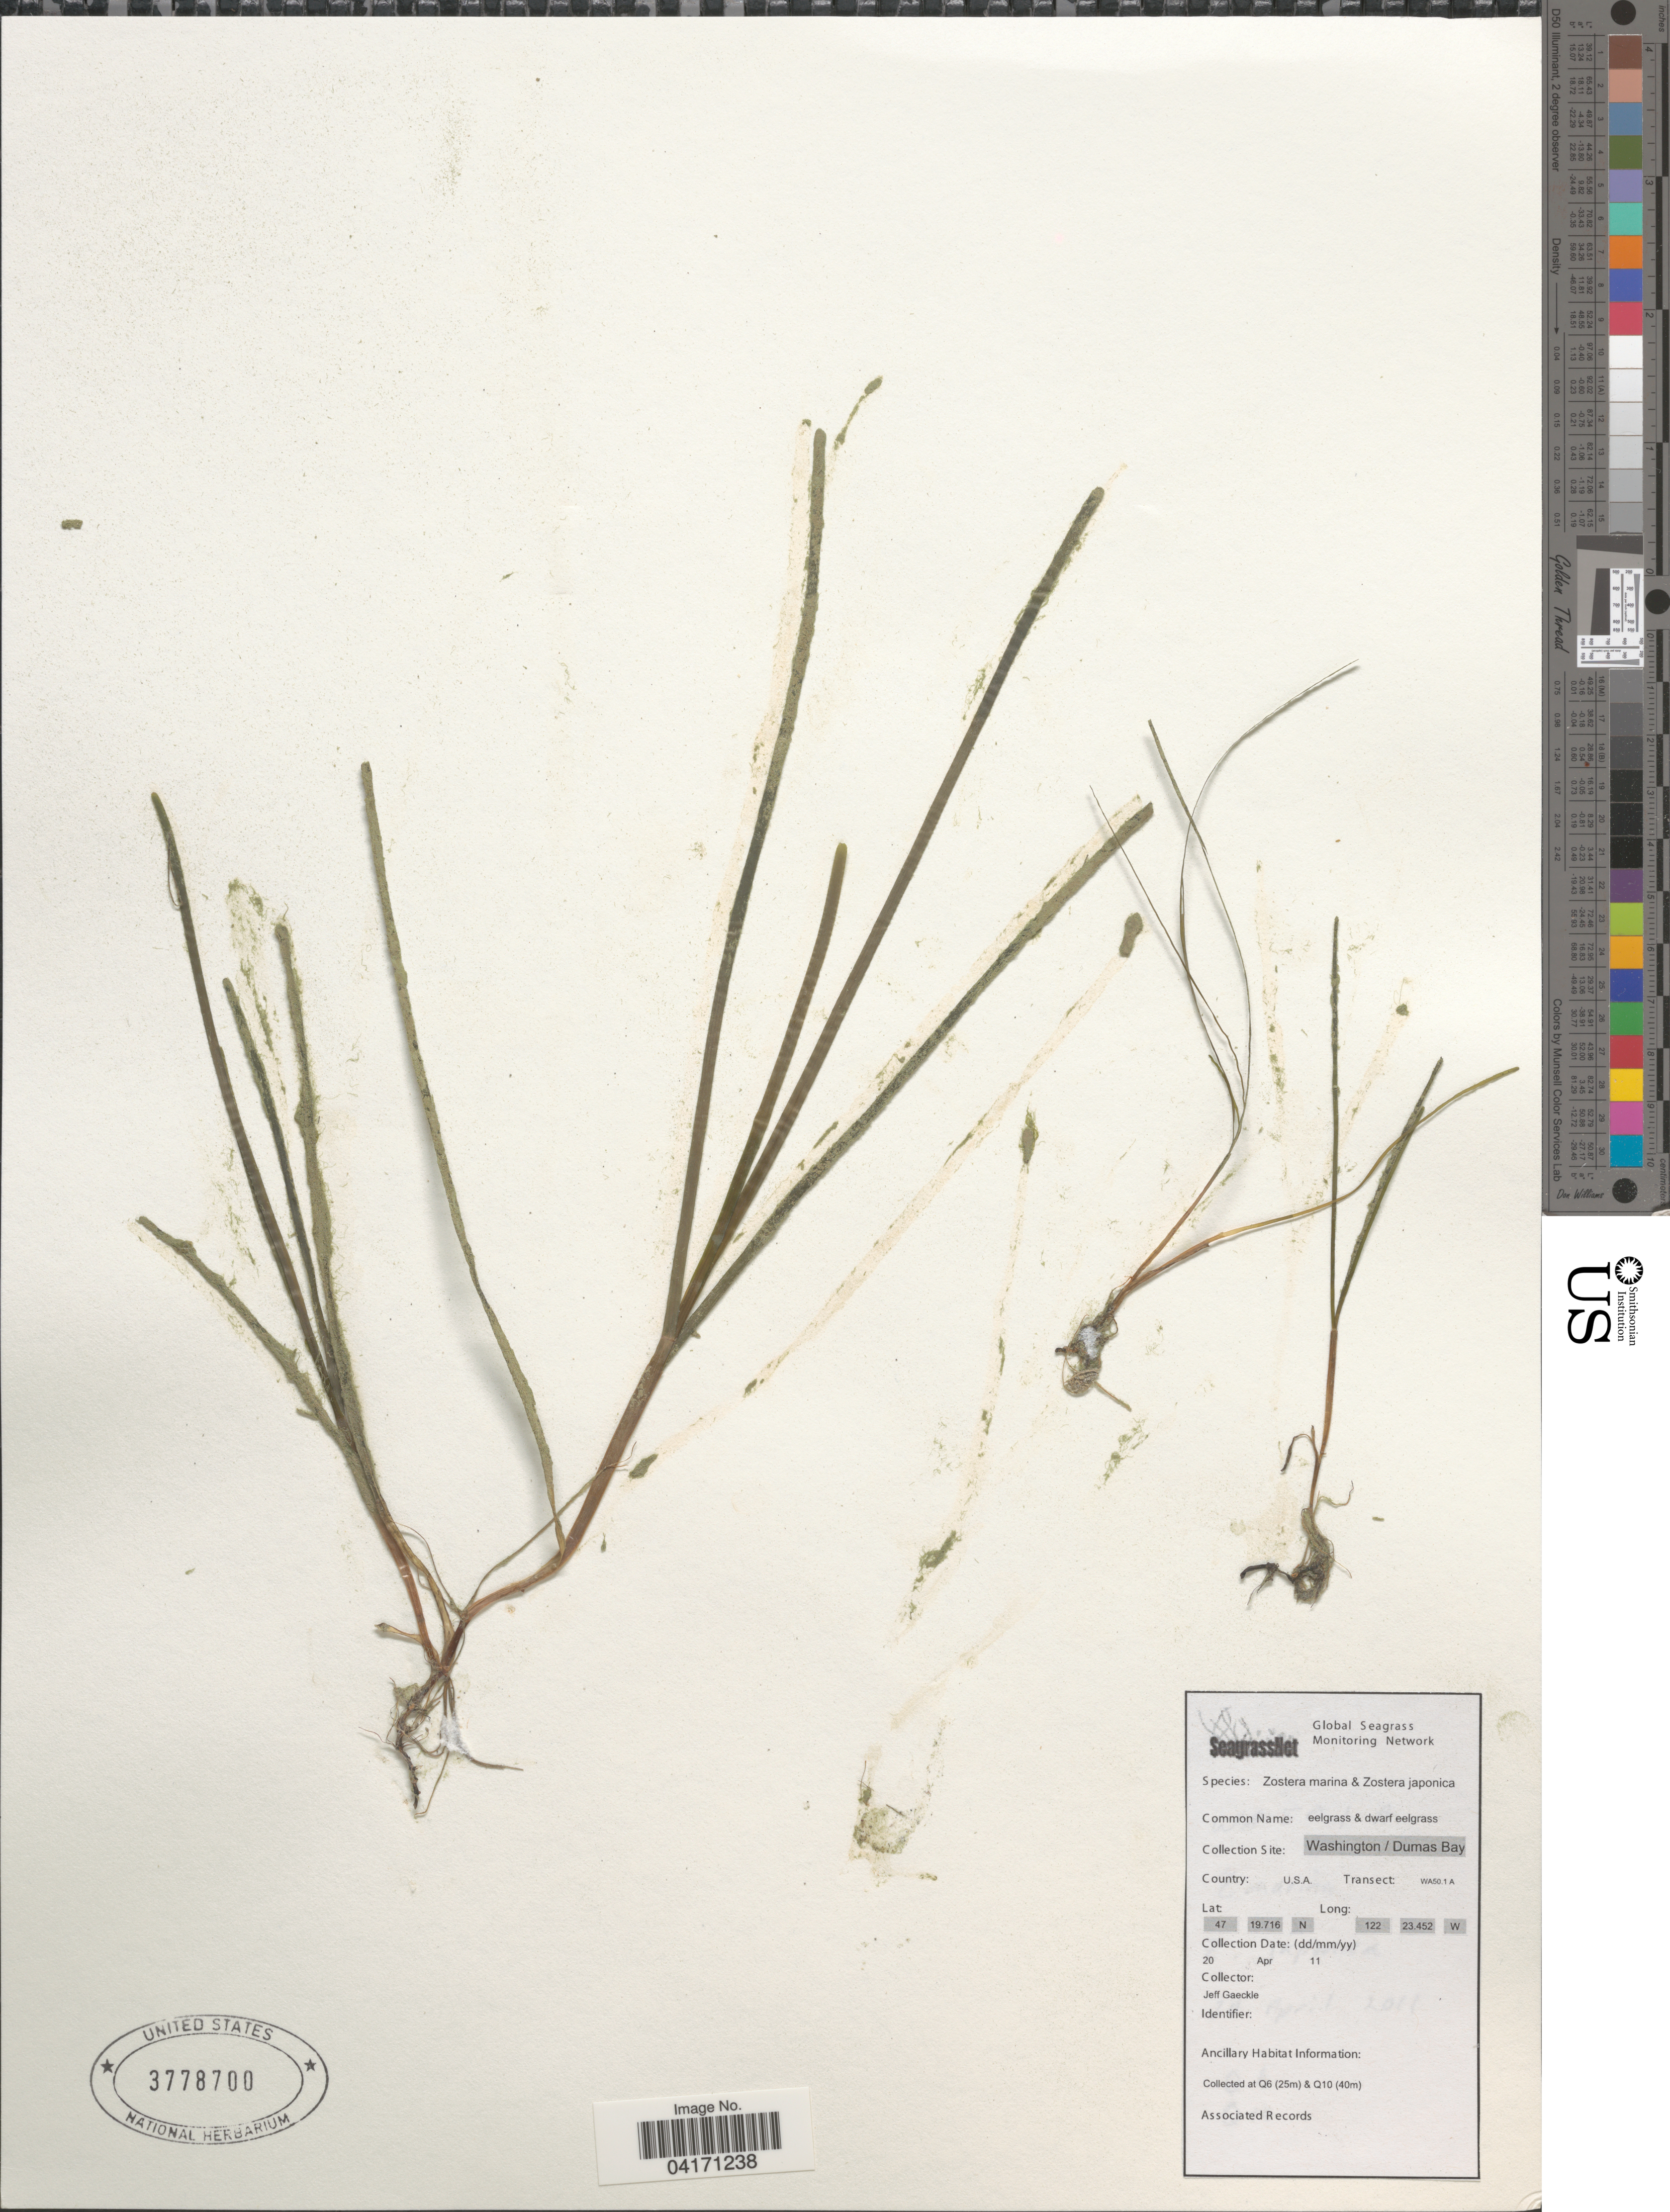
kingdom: Plantae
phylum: Tracheophyta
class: Liliopsida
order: Alismatales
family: Zosteraceae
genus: Zostera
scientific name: Zostera marina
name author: L.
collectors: J. Gaeckle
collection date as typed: Transcribed d/m/y: 20/4/11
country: United States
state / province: Washington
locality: Dumas Bay. Transect: WA50.1 A. Collected at Q6 & Q10.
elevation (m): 25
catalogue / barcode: US 3778700